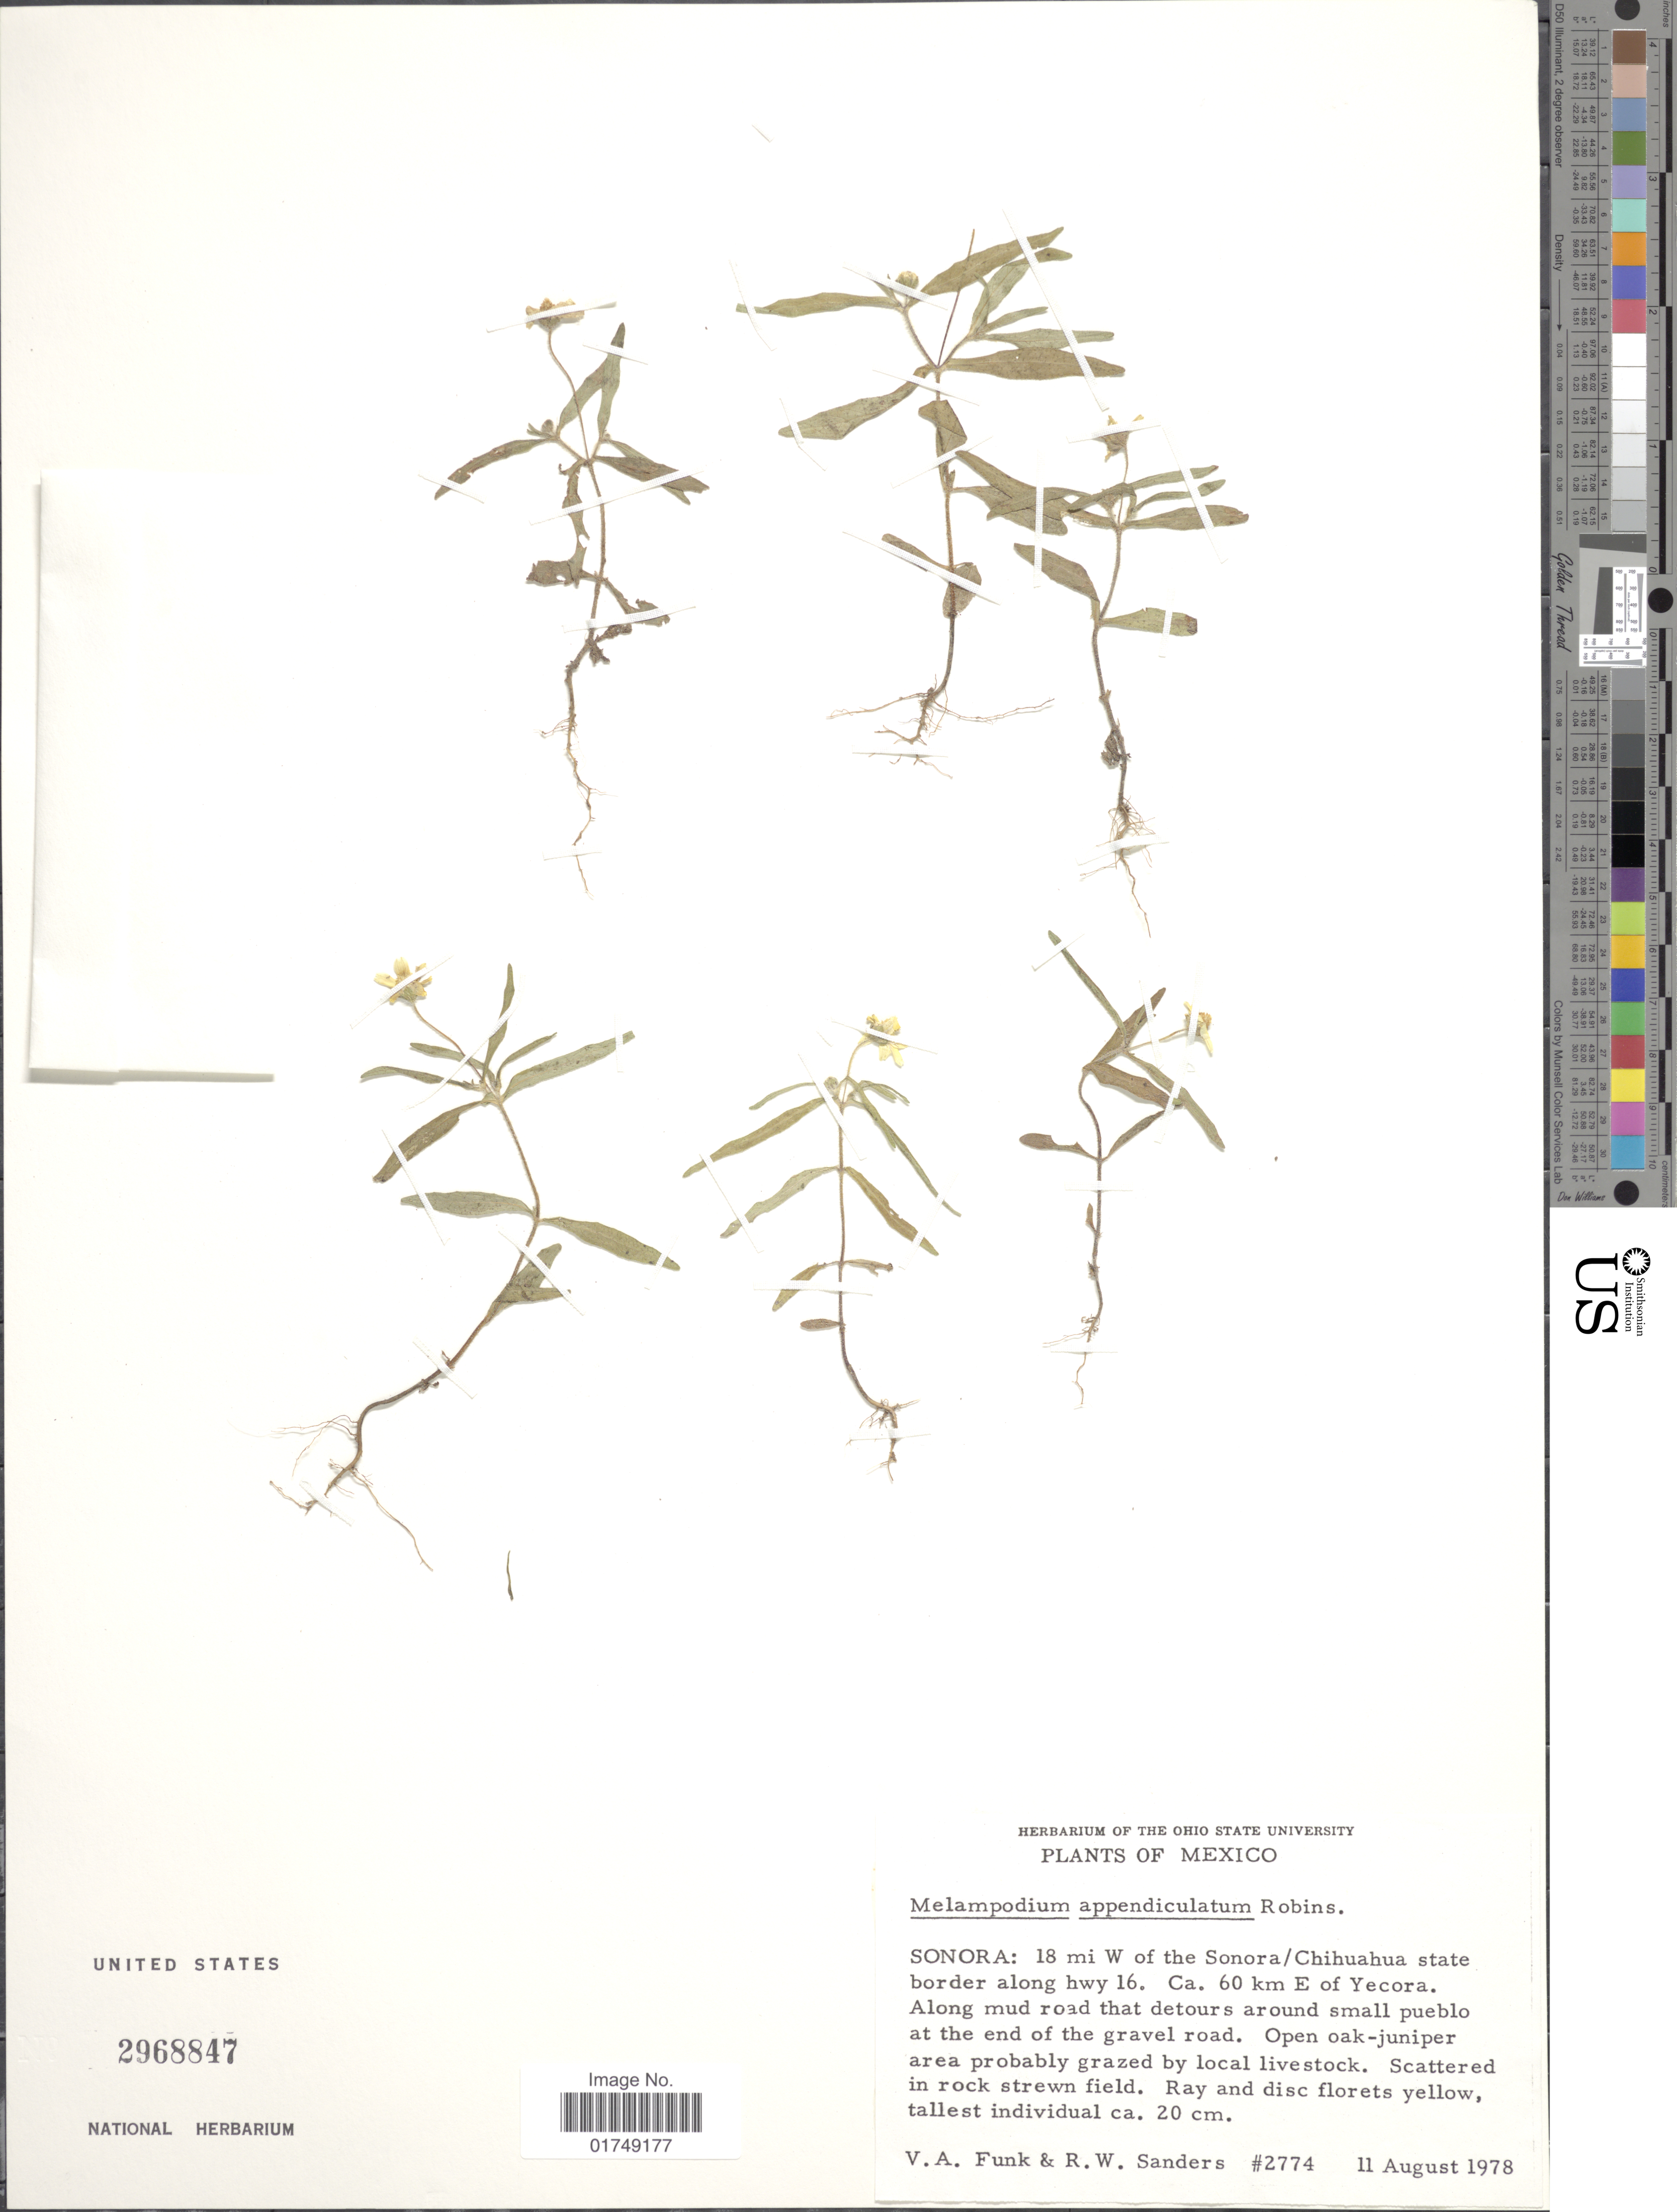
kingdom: Plantae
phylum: Tracheophyta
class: Magnoliopsida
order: Asterales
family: Asteraceae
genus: Melampodium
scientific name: Melampodium appendiculatum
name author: B.L. Rob.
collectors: V. Funk & R. W. Sanders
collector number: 2774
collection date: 1978-08-11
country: Mexico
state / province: Sonora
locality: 18 mi W of the Sonora/ Chihuahua state border along hwy 16, ca 60 km E of Yecora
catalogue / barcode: US 2968847